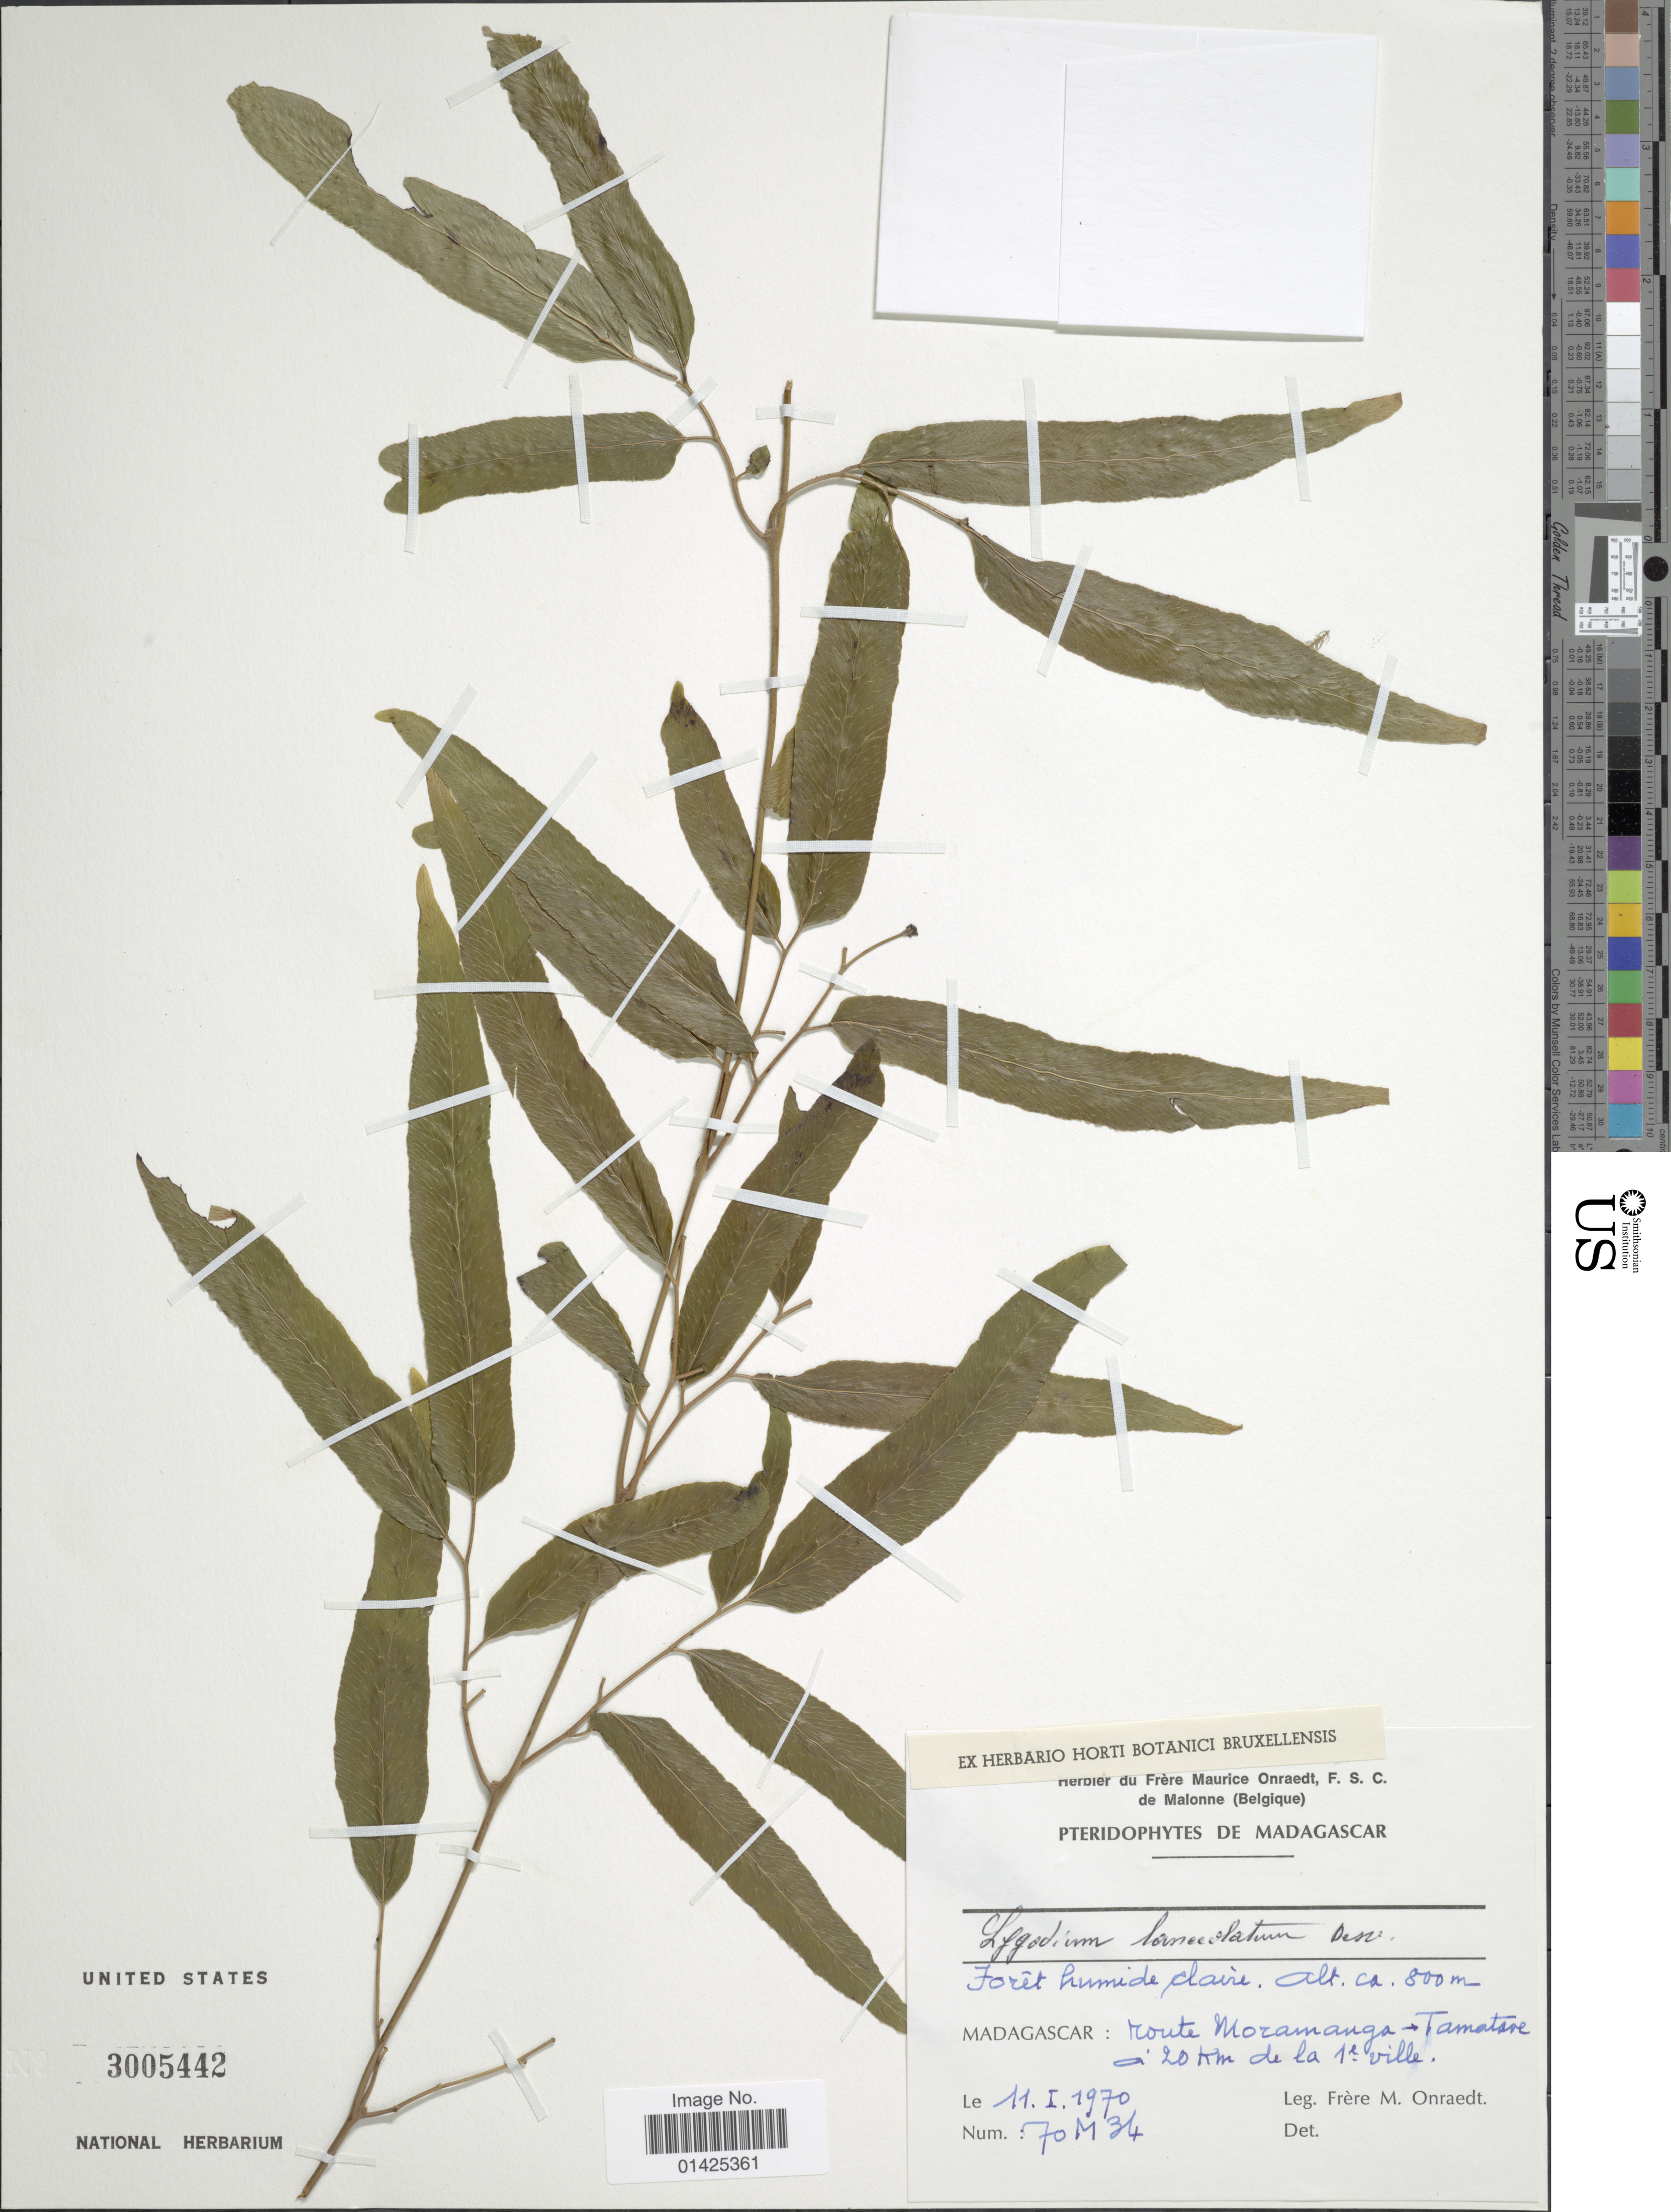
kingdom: Plantae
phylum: Tracheophyta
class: Polypodiopsida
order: Schizaeales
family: Lygodiaceae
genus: Lygodium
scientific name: Lygodium lanceolatum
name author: Desv.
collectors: F. Onraedt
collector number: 70M34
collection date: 1970-01-11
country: Madagascar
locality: Madagascar, Route Moramanga - Tamatave 20km de la 1e ville.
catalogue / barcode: US 3005442